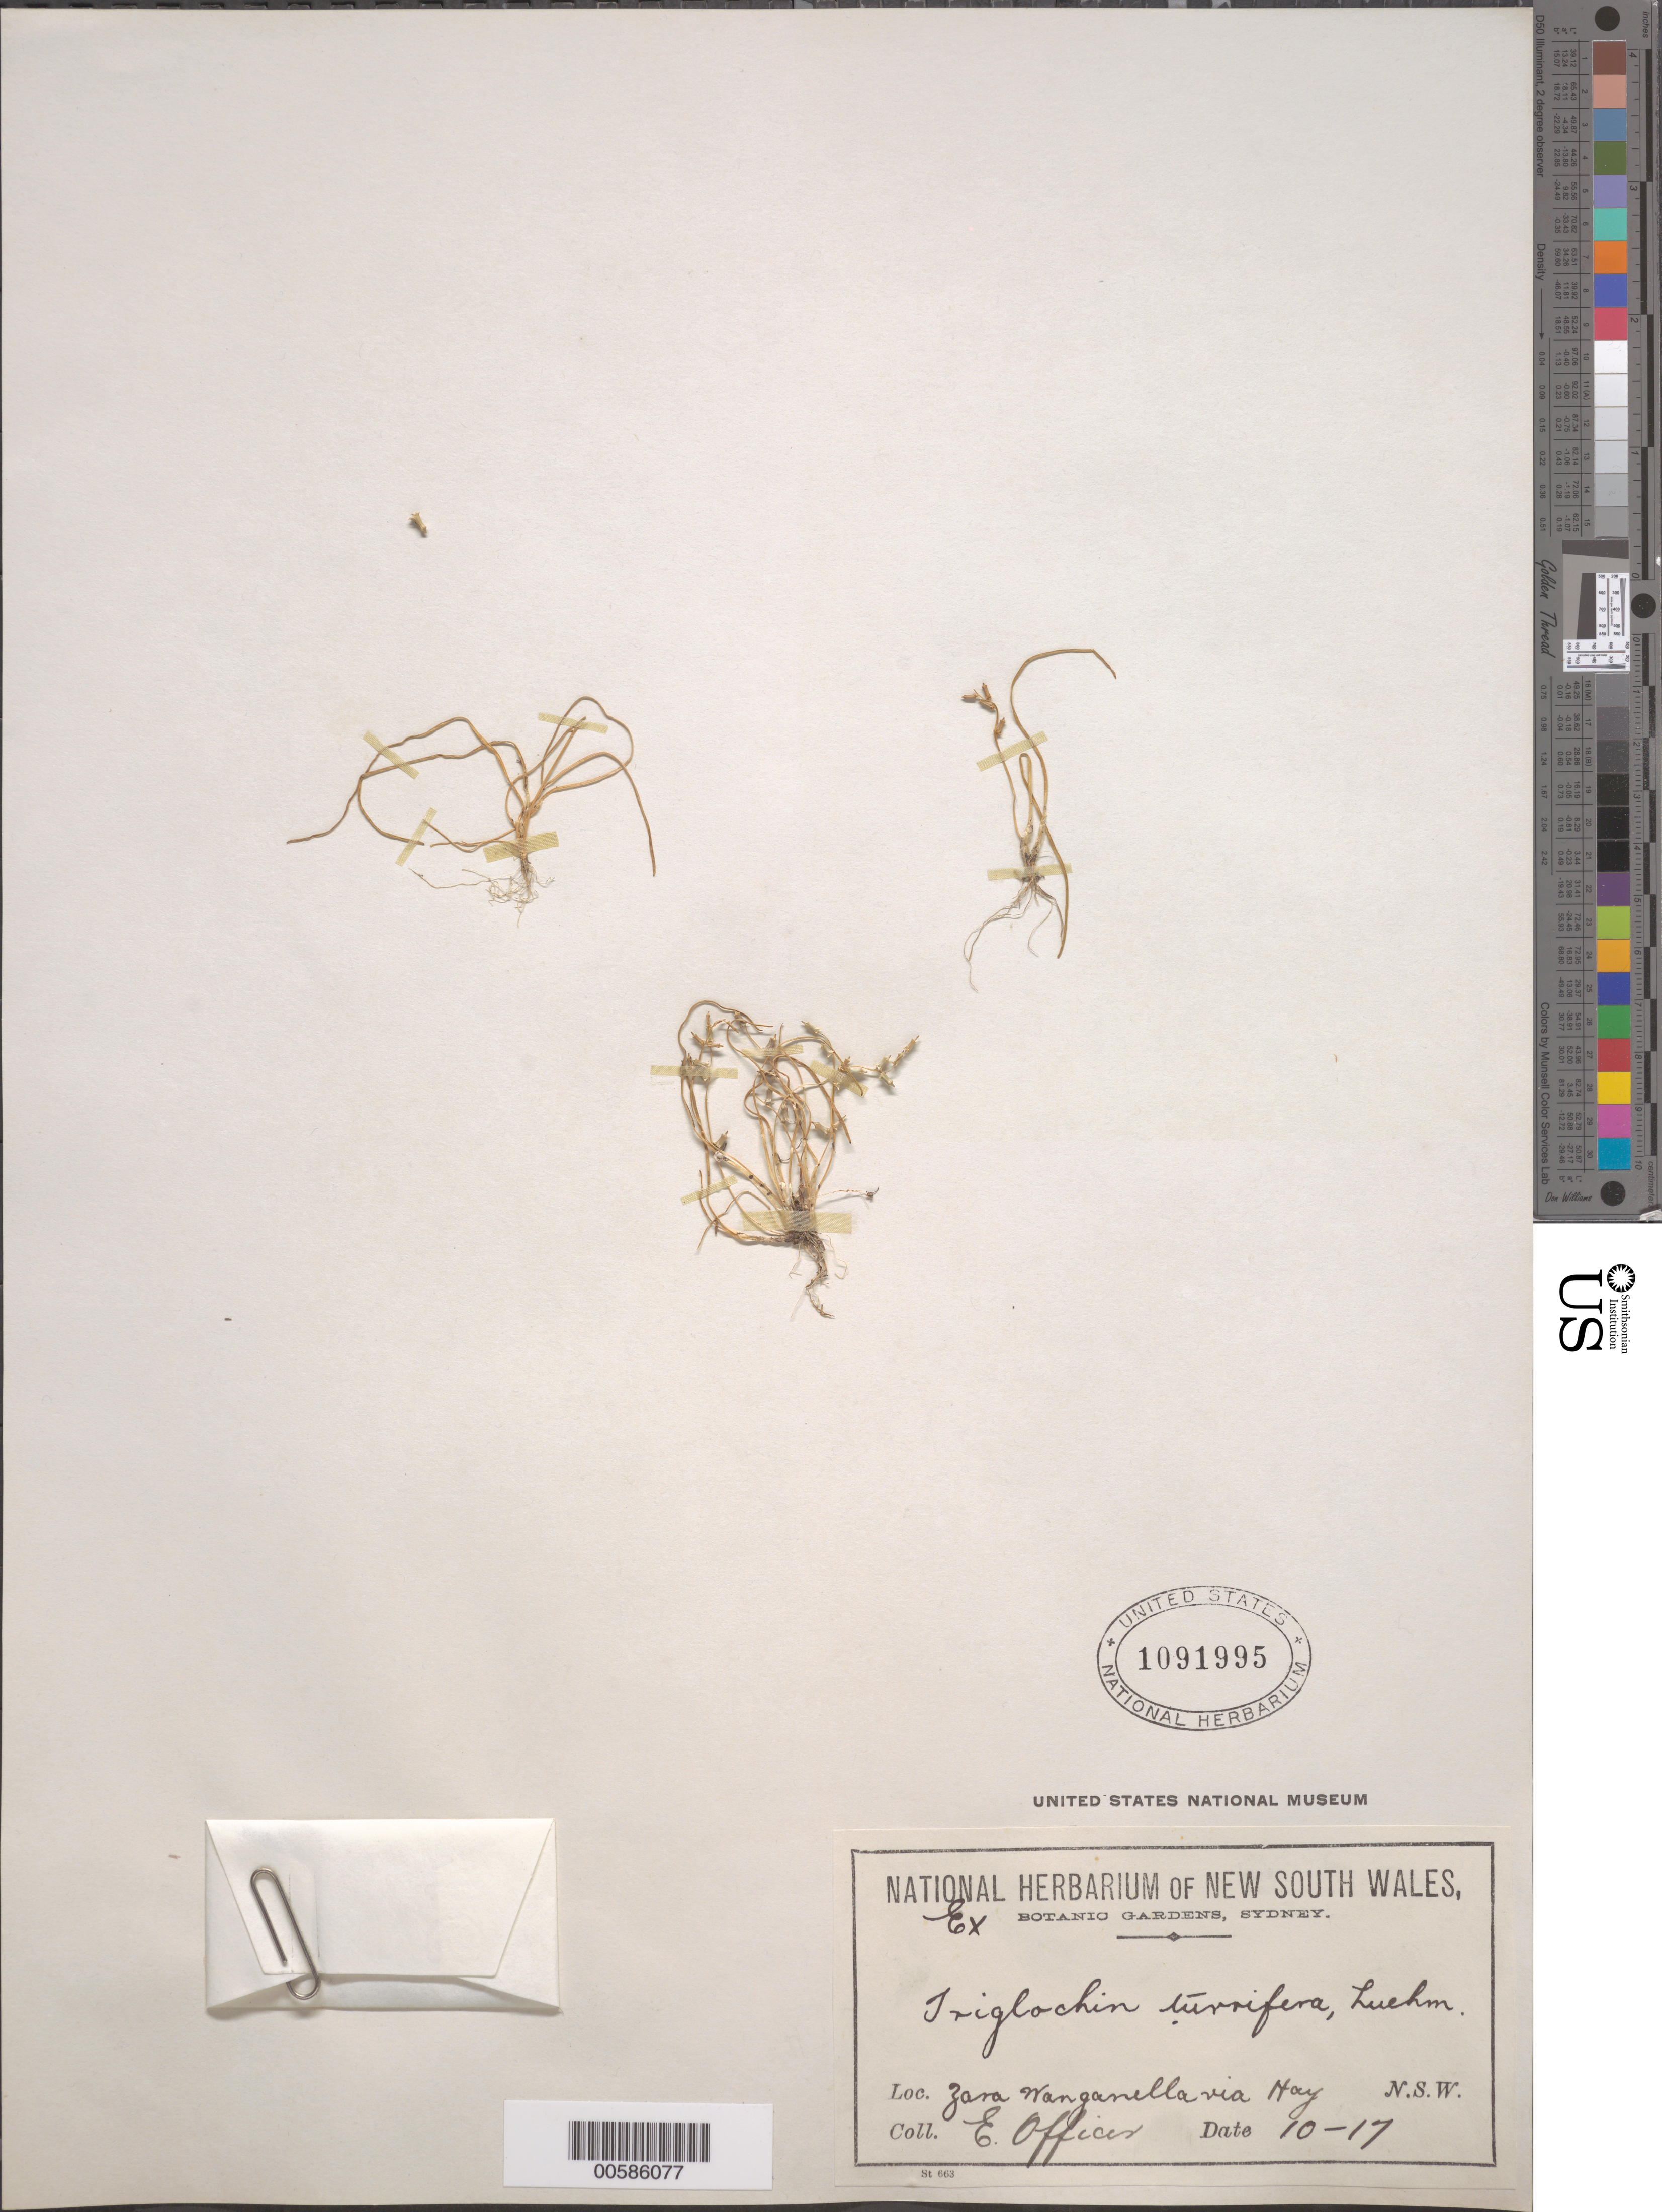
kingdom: Plantae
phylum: Tracheophyta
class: Liliopsida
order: Alismatales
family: Juncaginaceae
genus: Triglochin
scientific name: Triglochin turrifera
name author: Luehm.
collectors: E. Officers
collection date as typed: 17 Oct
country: Australia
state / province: New South Wales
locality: Zara Wanganella via Hay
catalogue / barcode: US 1091995